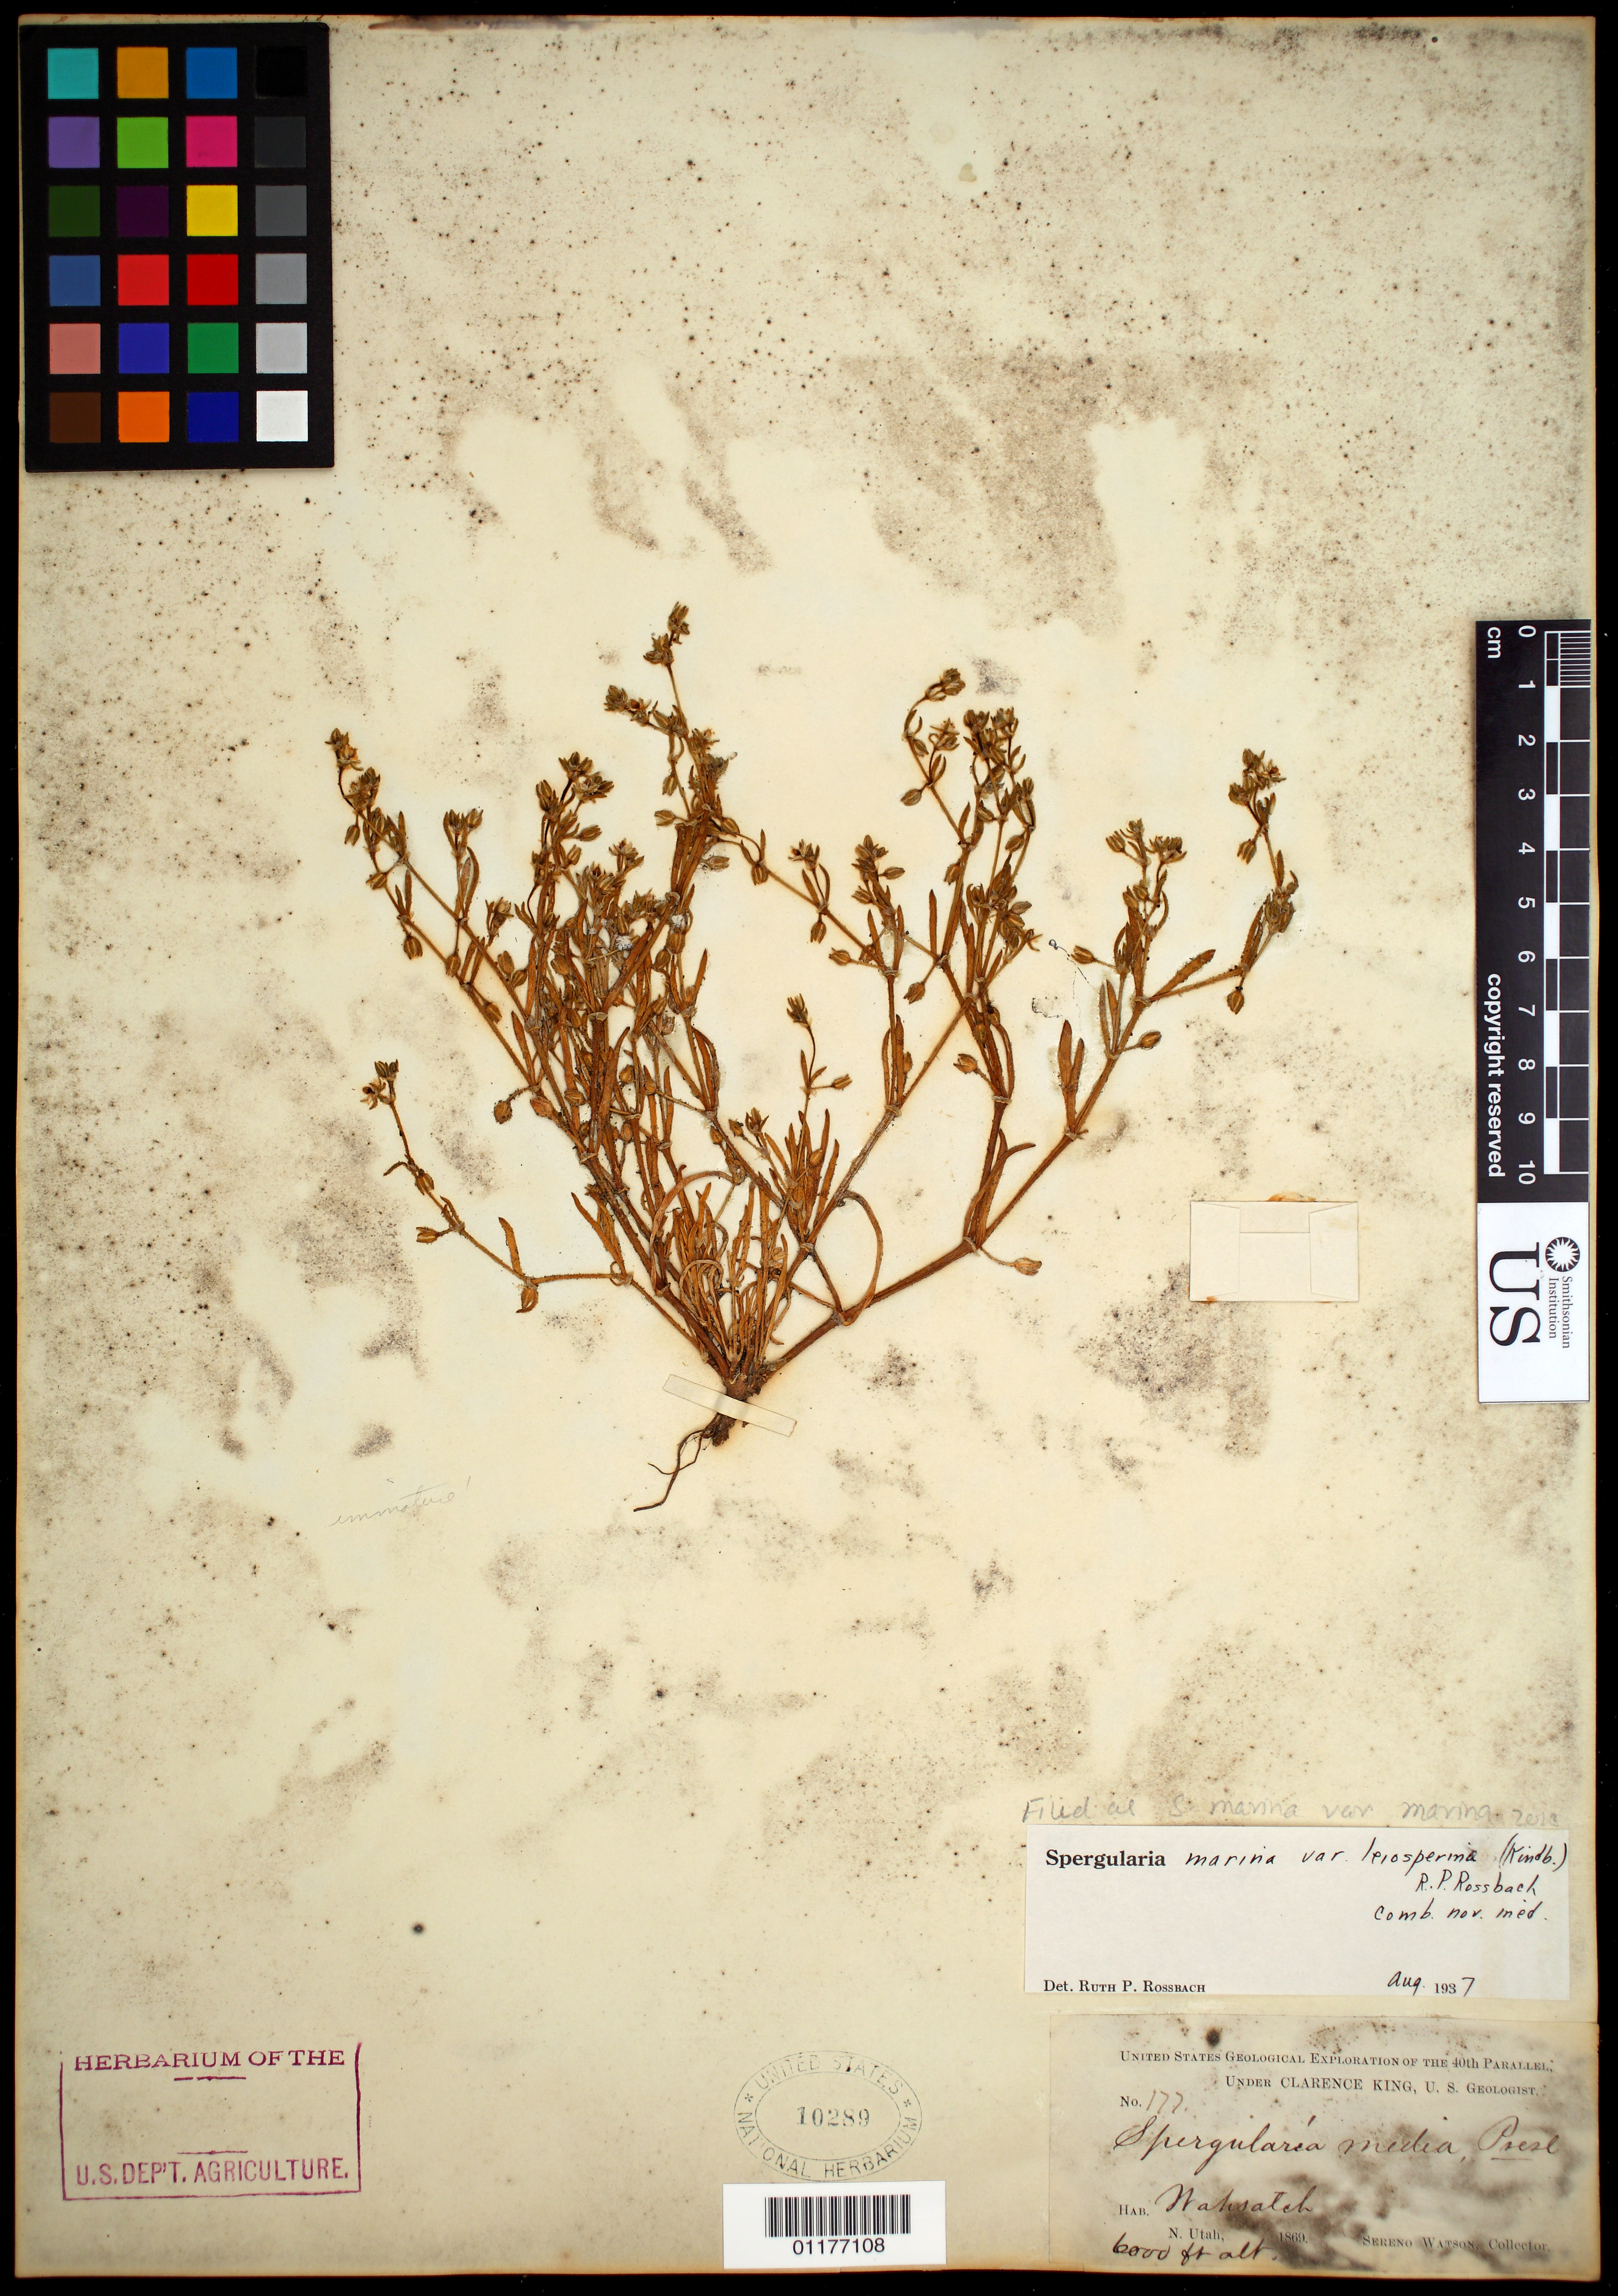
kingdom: Plantae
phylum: Tracheophyta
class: Magnoliopsida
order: Caryophyllales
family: Caryophyllaceae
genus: Spergularia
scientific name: Spergularia marina var. marina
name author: (L.) Griseb.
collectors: S. Watson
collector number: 177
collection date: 1869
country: United States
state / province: Utah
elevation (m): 1829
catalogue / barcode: US 10289